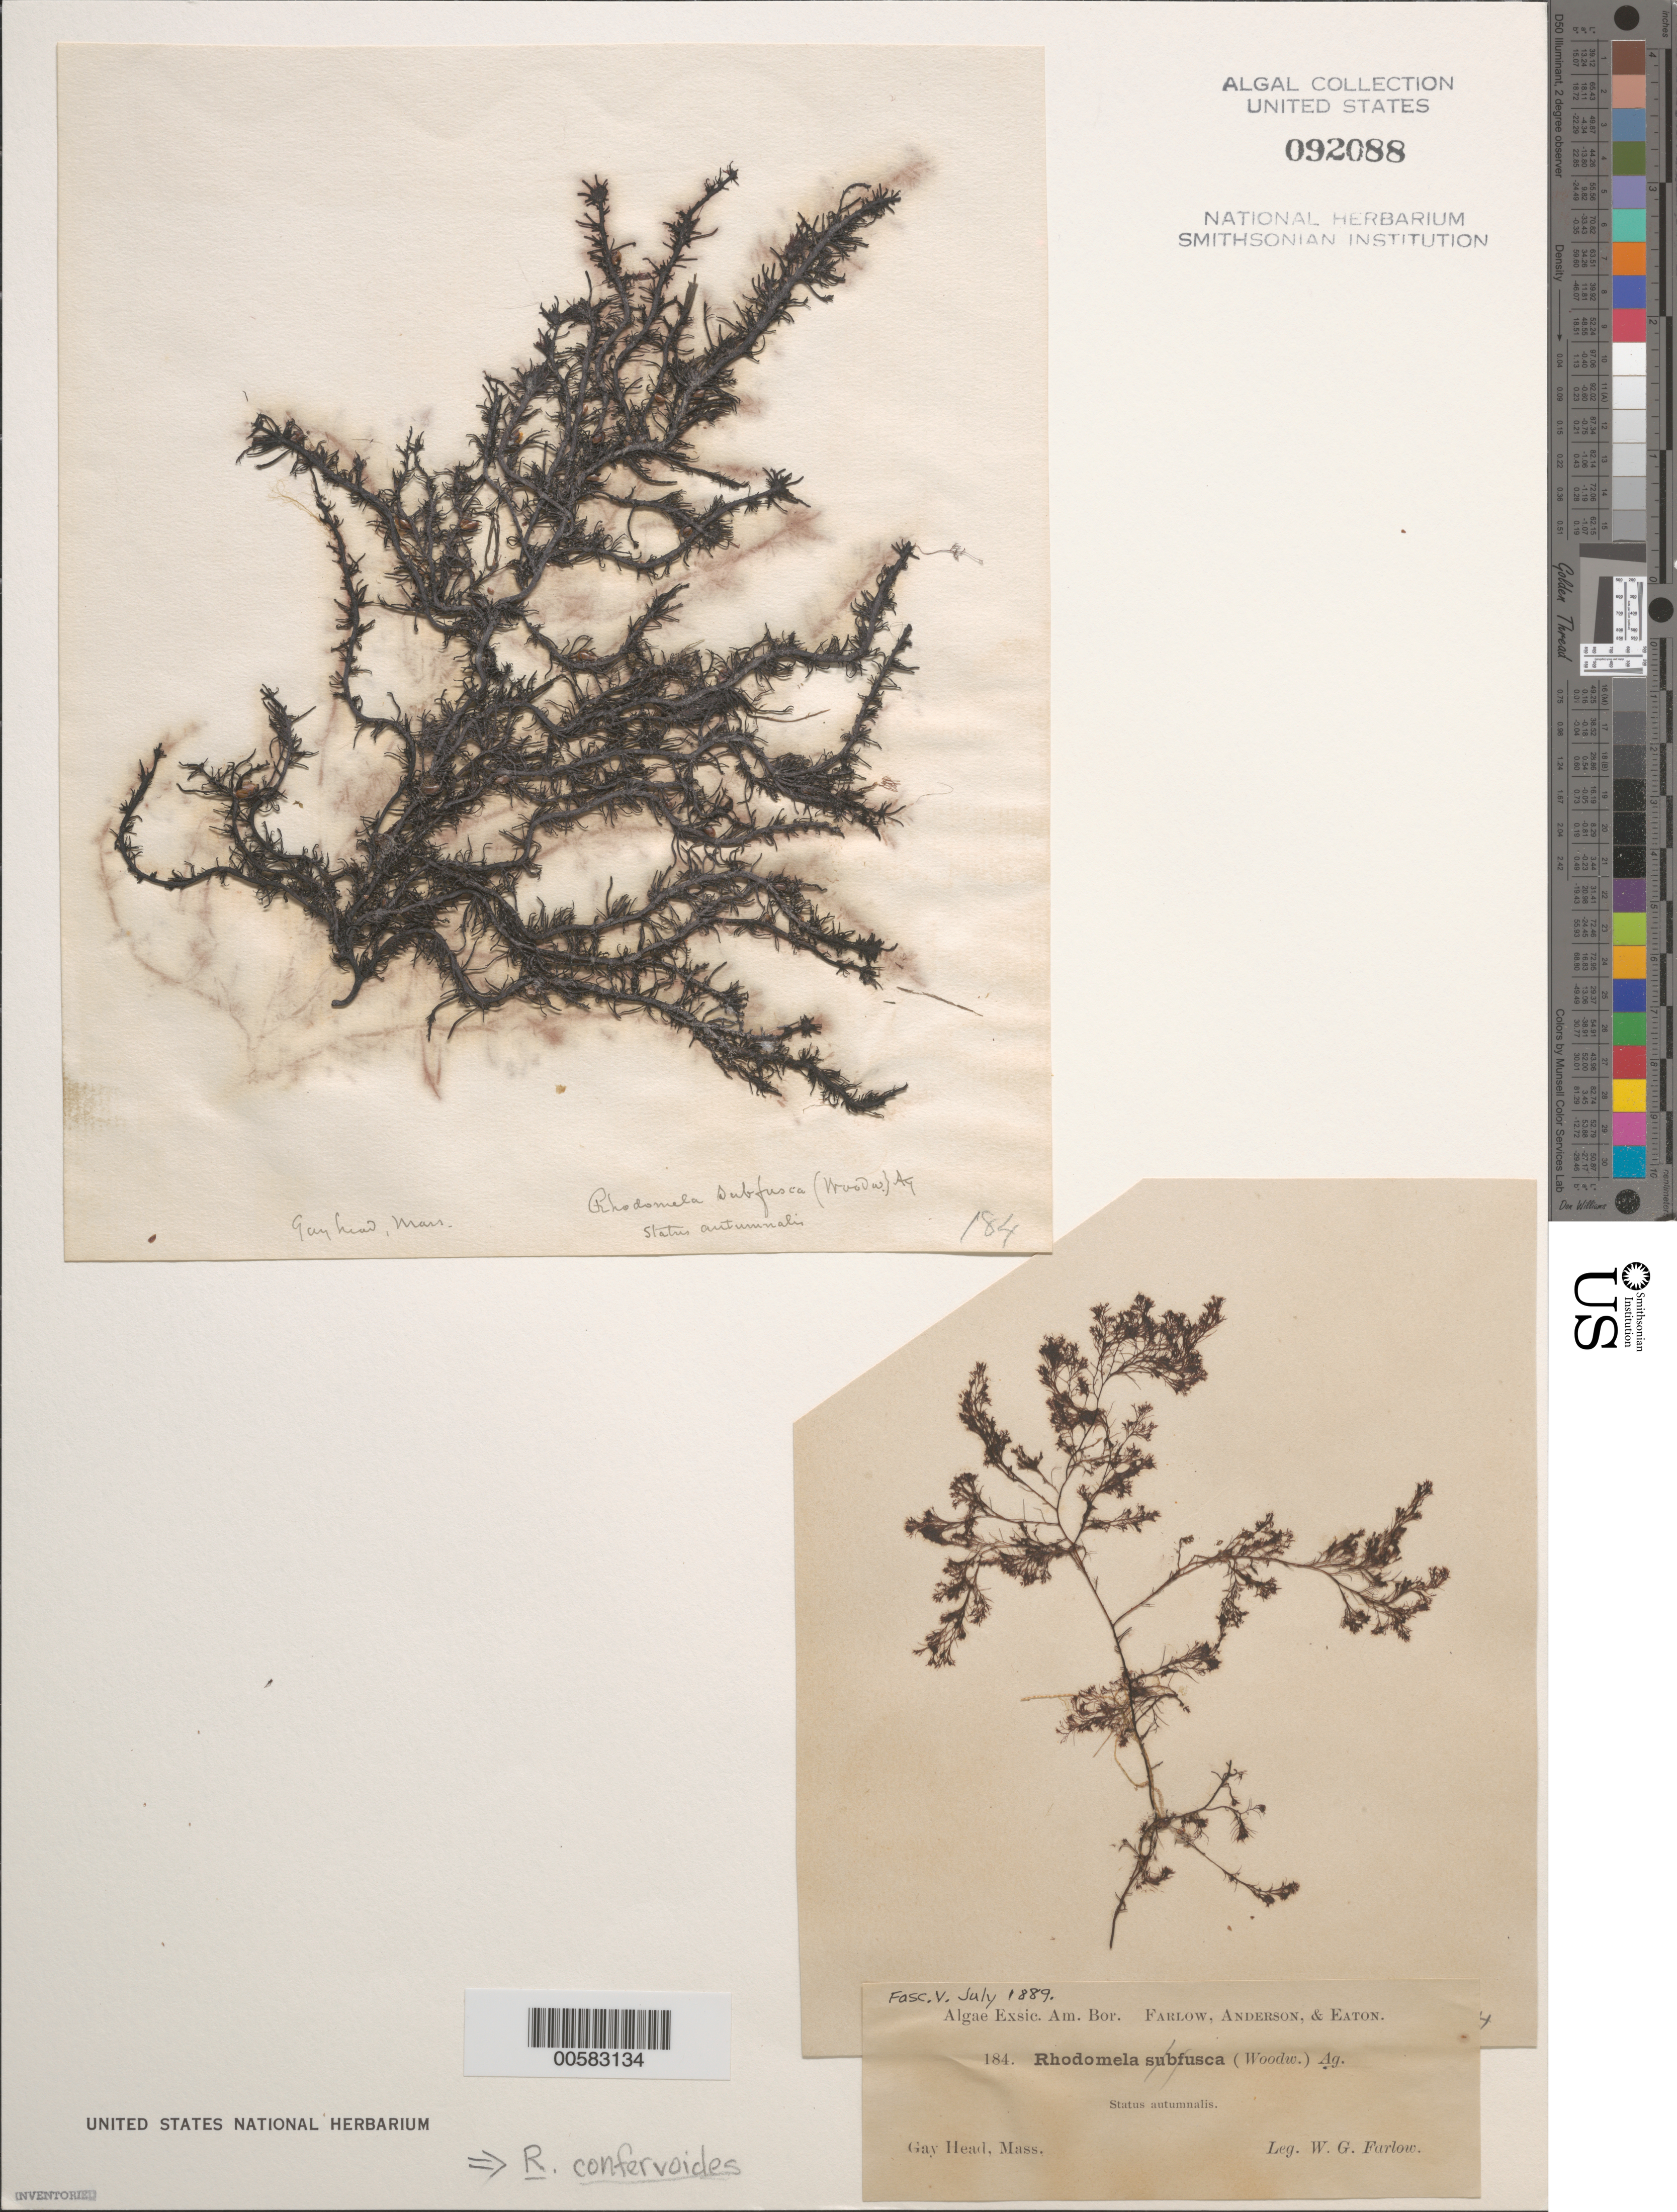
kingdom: Plantae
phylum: Rhodophyta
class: Florideophyceae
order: Ceramiales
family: Rhodomelaceae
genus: Rhodomela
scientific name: Rhodomela confervoides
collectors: W. G. Farlow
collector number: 184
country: United States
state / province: Massachusetts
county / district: Dukes County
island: Martha's Vineyard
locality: Gay Head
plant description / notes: Farlow, Anderson & Eaton, Algae Exsiccatae Americae Borealis, Fasc. V, 1889, as Rhodomela subfusca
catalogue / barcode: US 92088